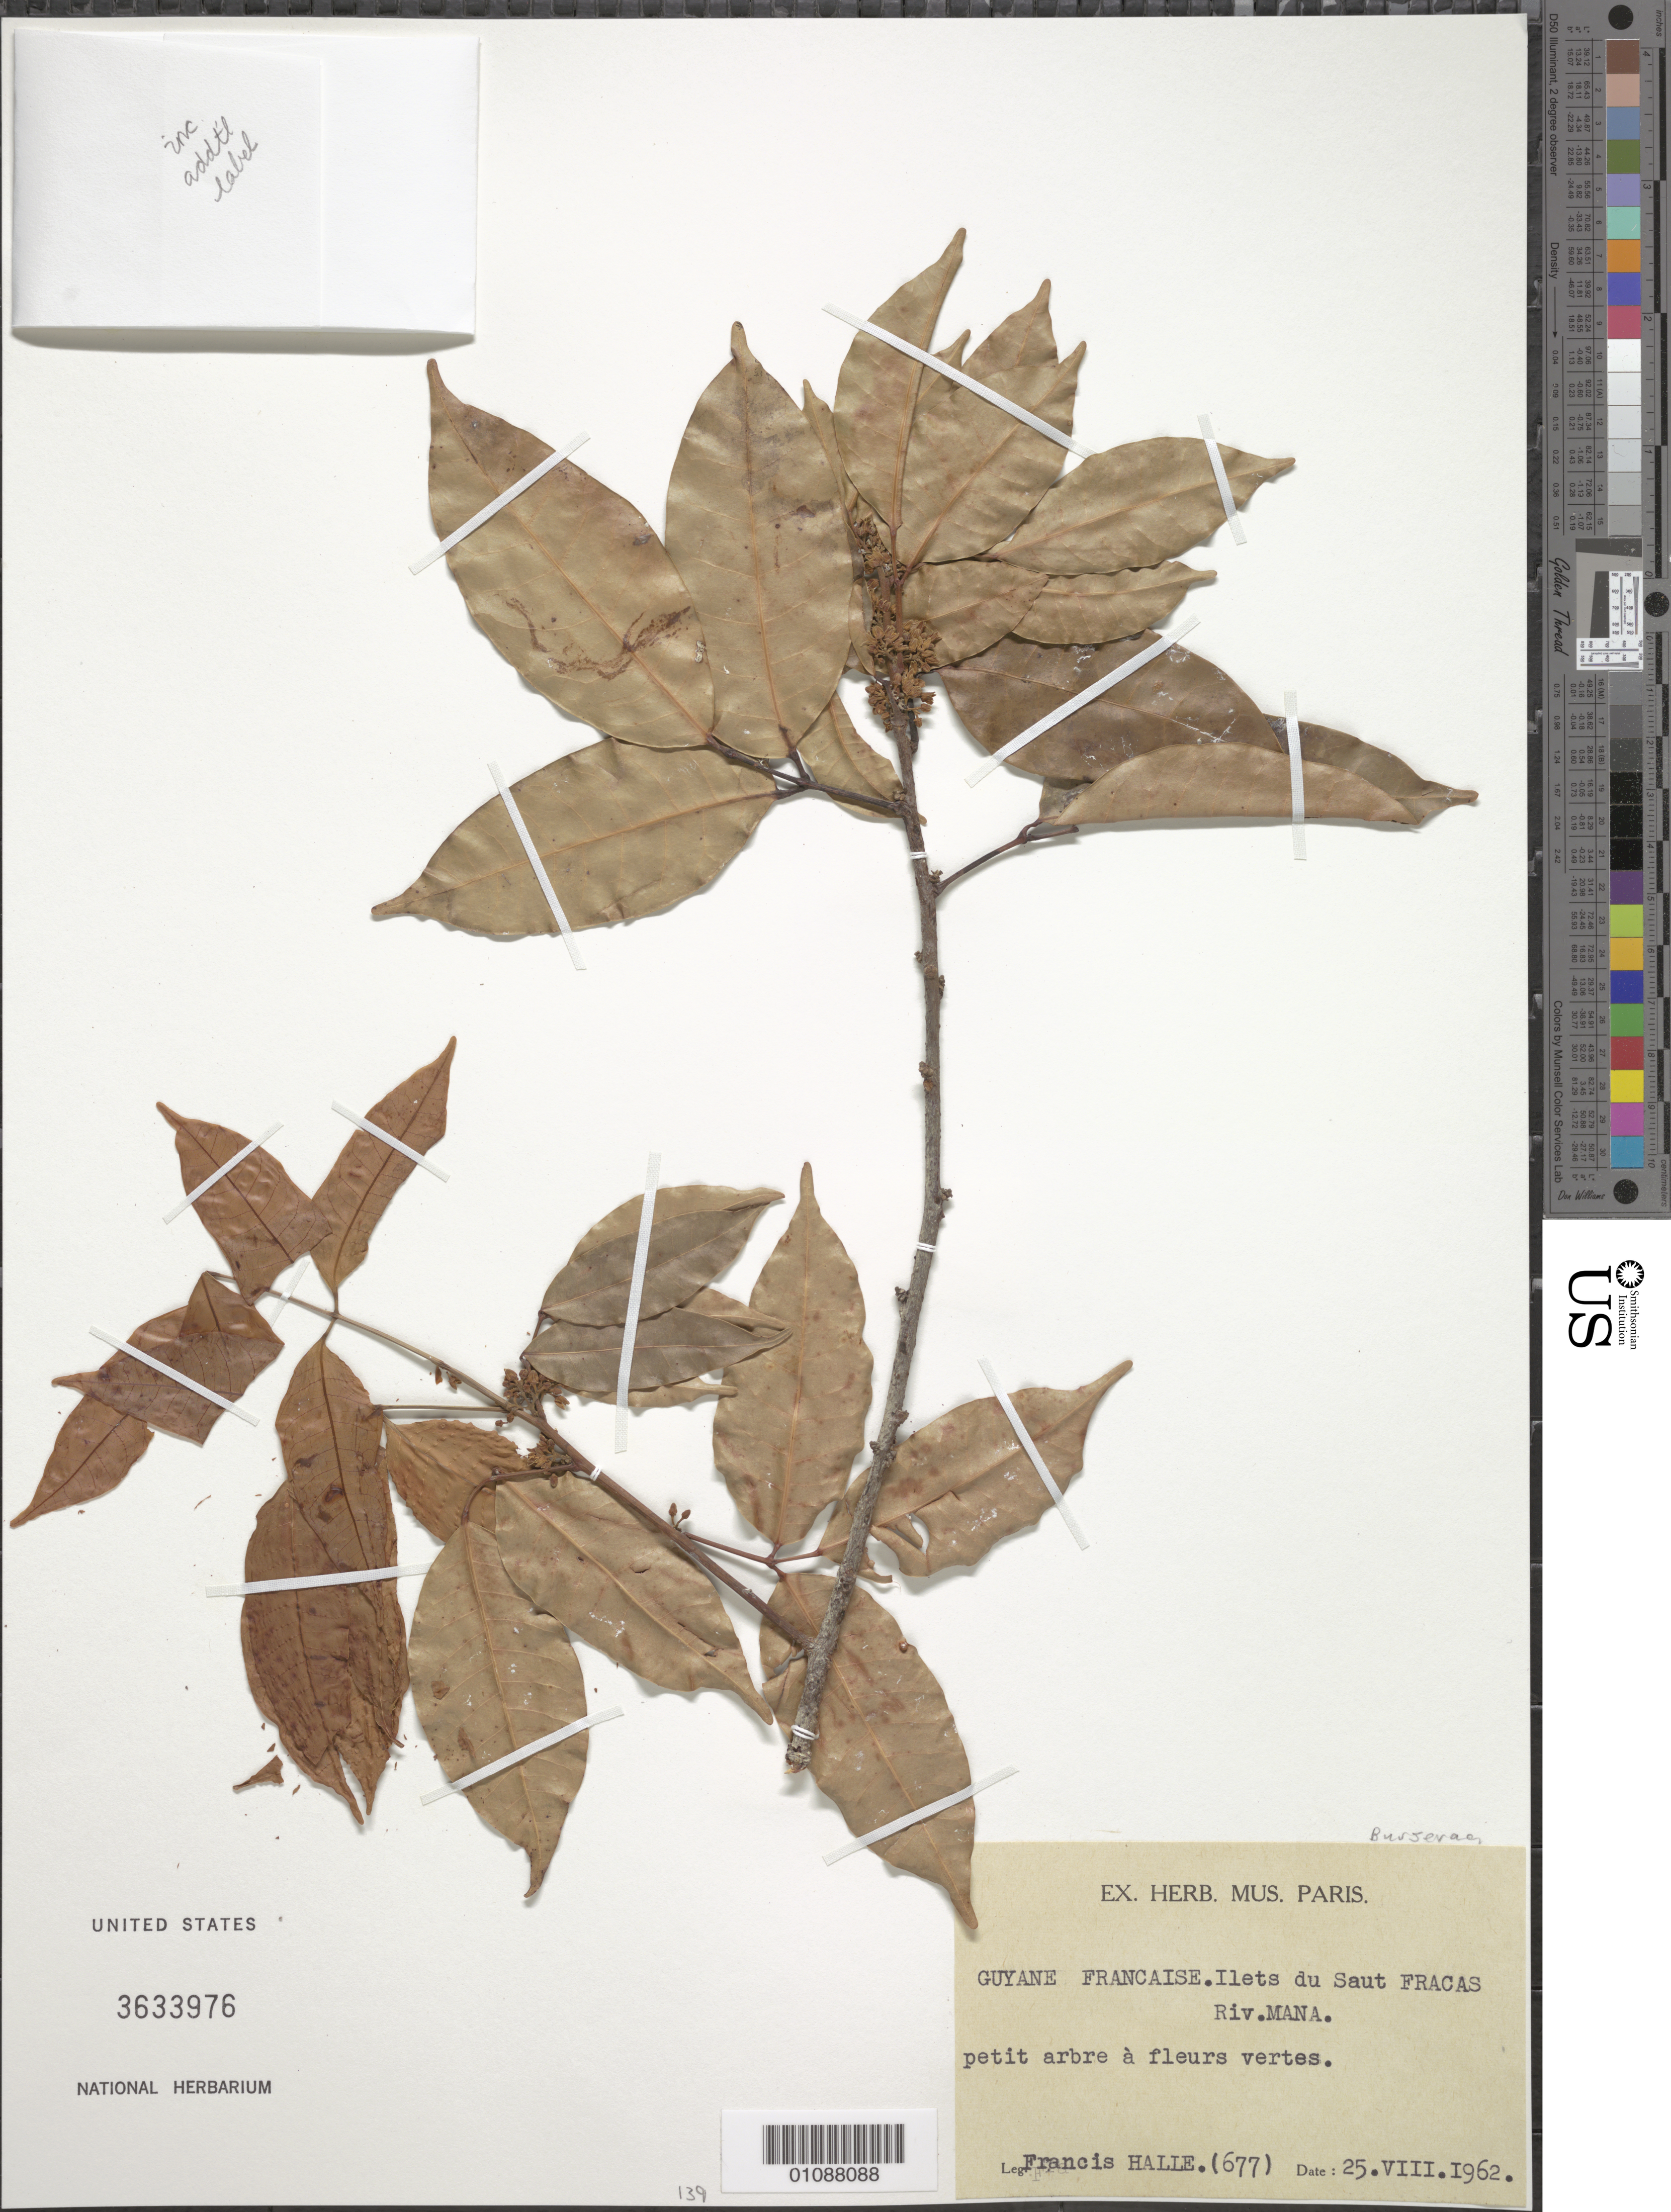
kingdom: Plantae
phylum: Tracheophyta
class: Magnoliopsida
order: Sapindales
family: Burseraceae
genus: Protium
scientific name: Protium heptaphyllum subsp. heptaphyllum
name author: (Aubl.) Marchand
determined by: Daly, D.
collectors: F. Hallé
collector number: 677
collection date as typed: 25-Aug-62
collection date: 1962-08-25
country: French Guiana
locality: Rivière Mana, Saut Fracas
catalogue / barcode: US 3633976